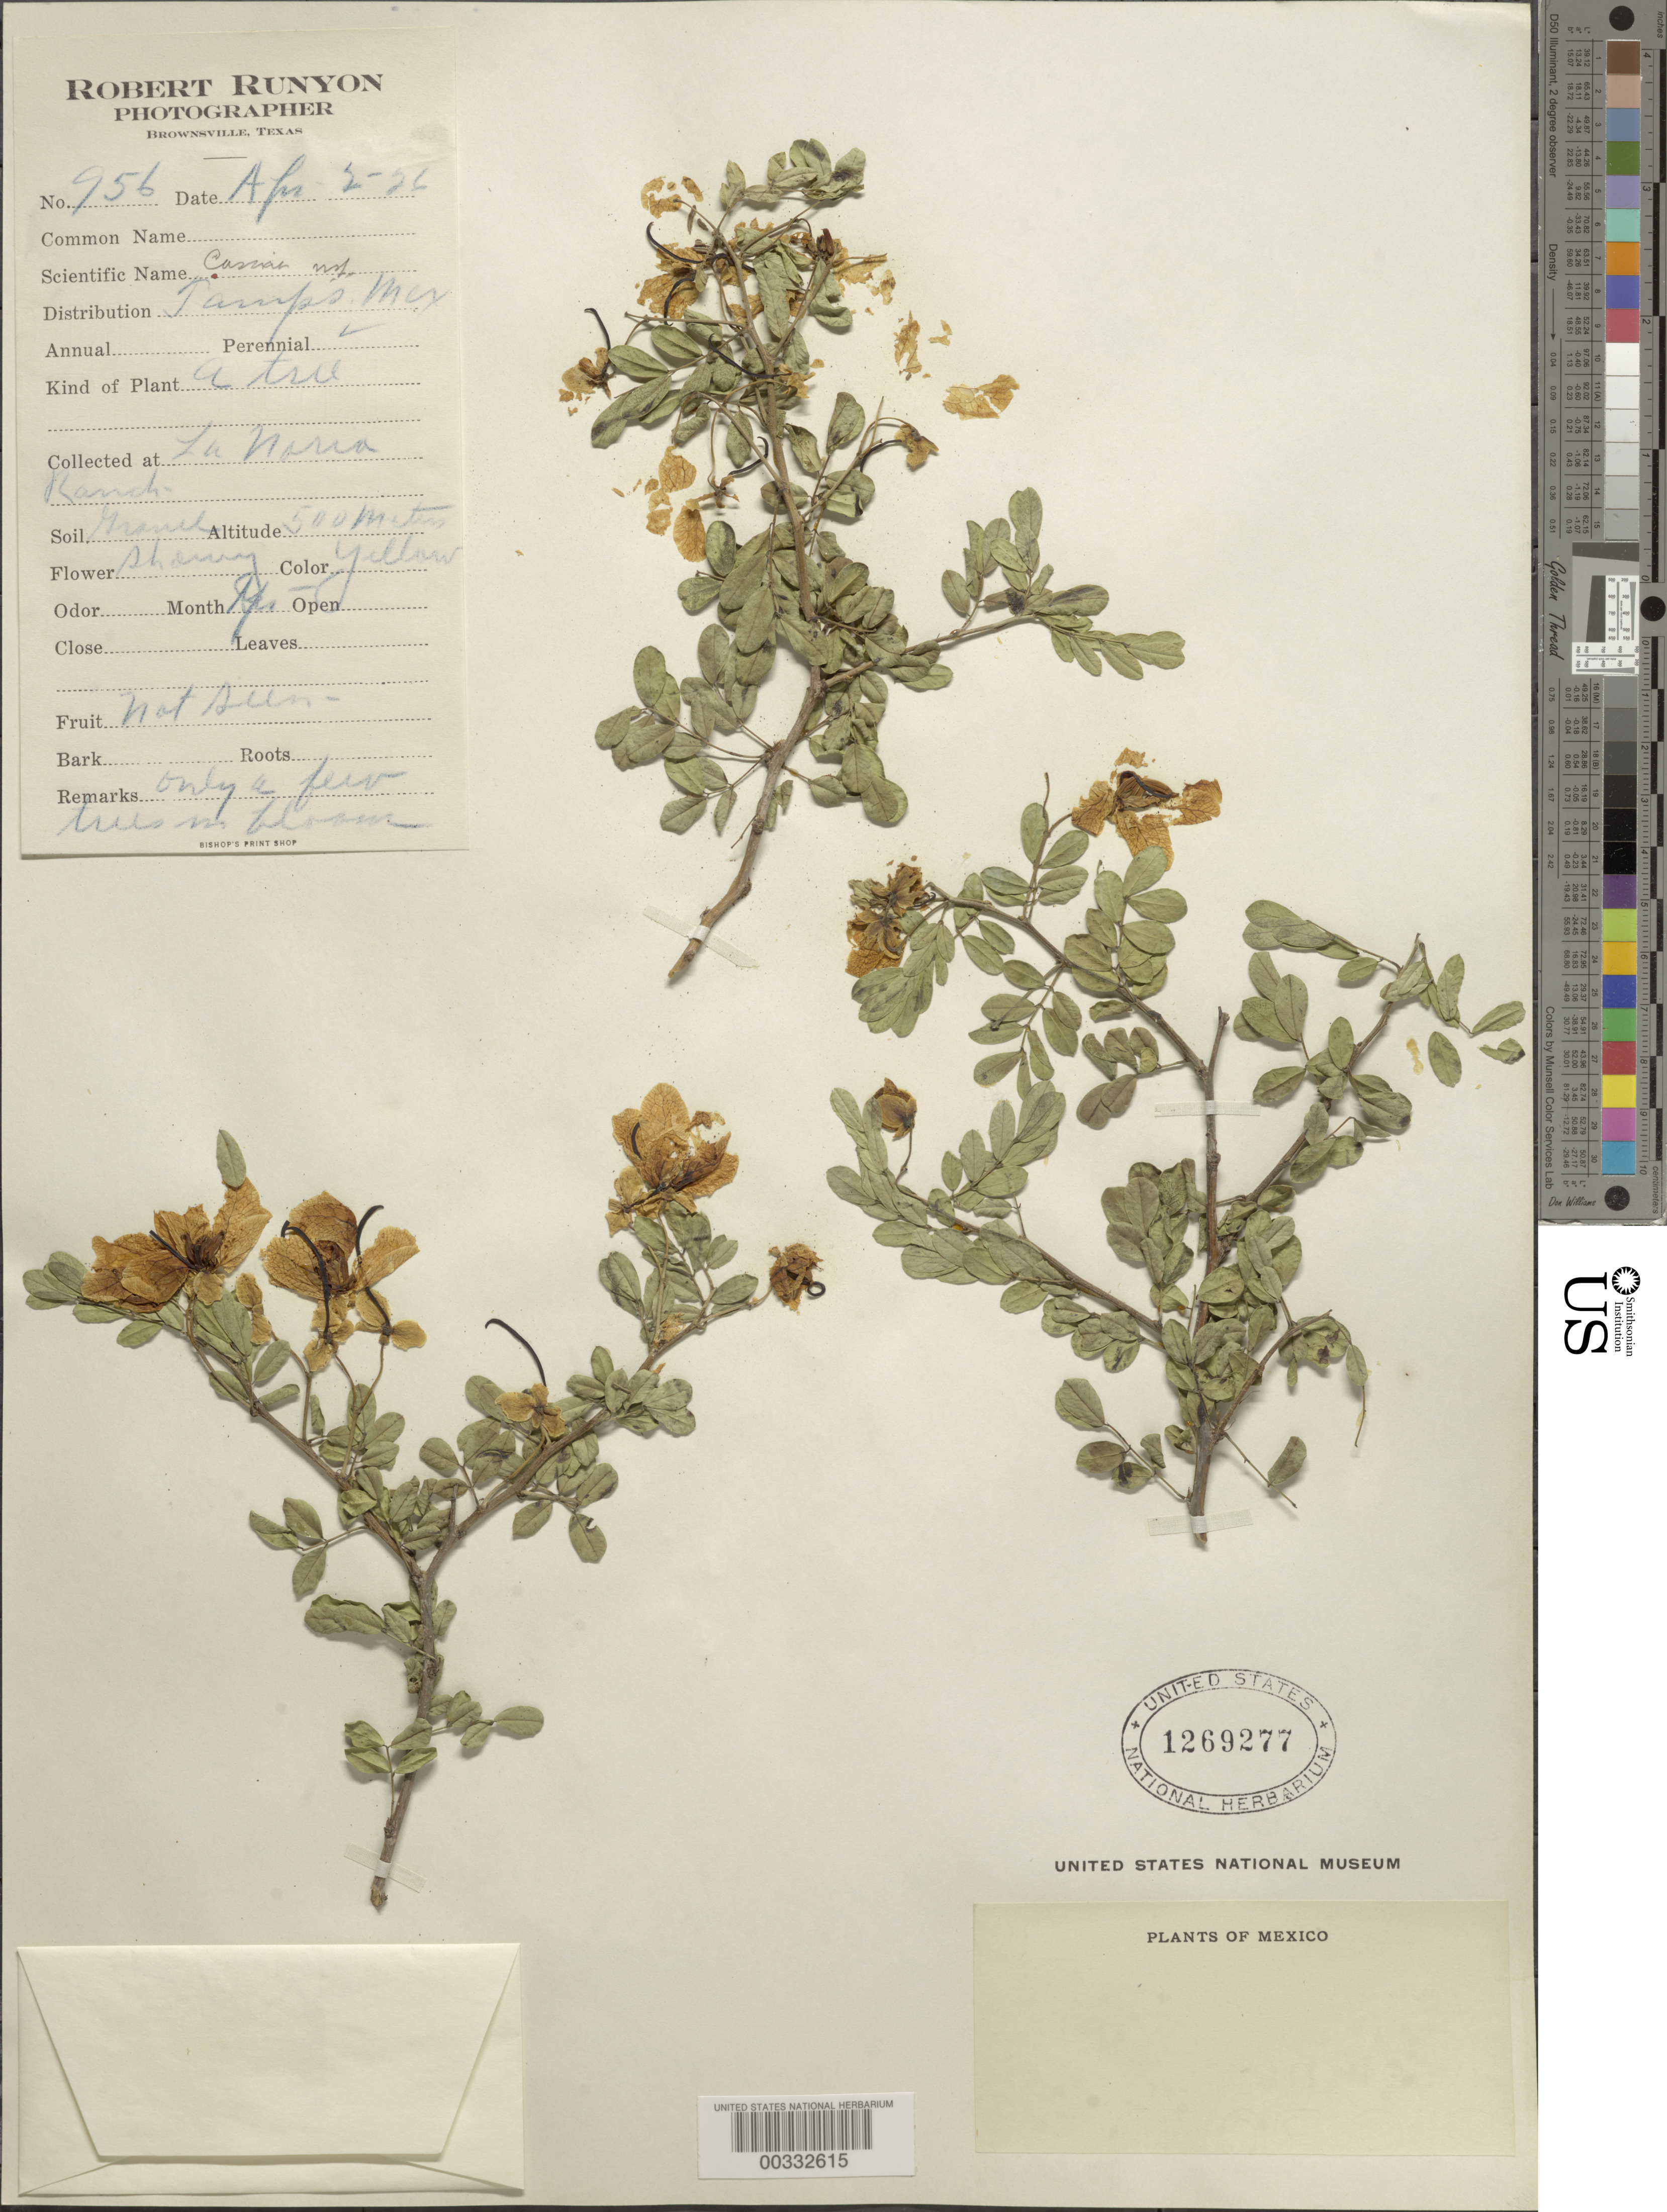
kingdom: Plantae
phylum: Tracheophyta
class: Magnoliopsida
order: Fabales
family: Fabaceae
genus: Senna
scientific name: Senna wislizeni var. painteri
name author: (Britton & Rose) H.S. Irwin & Barneby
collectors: R. Runyon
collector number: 956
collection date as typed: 02 Apr 1926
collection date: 1926-04-02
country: Mexico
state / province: Tamaulipas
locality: La noria ranch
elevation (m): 500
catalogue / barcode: US 1269277